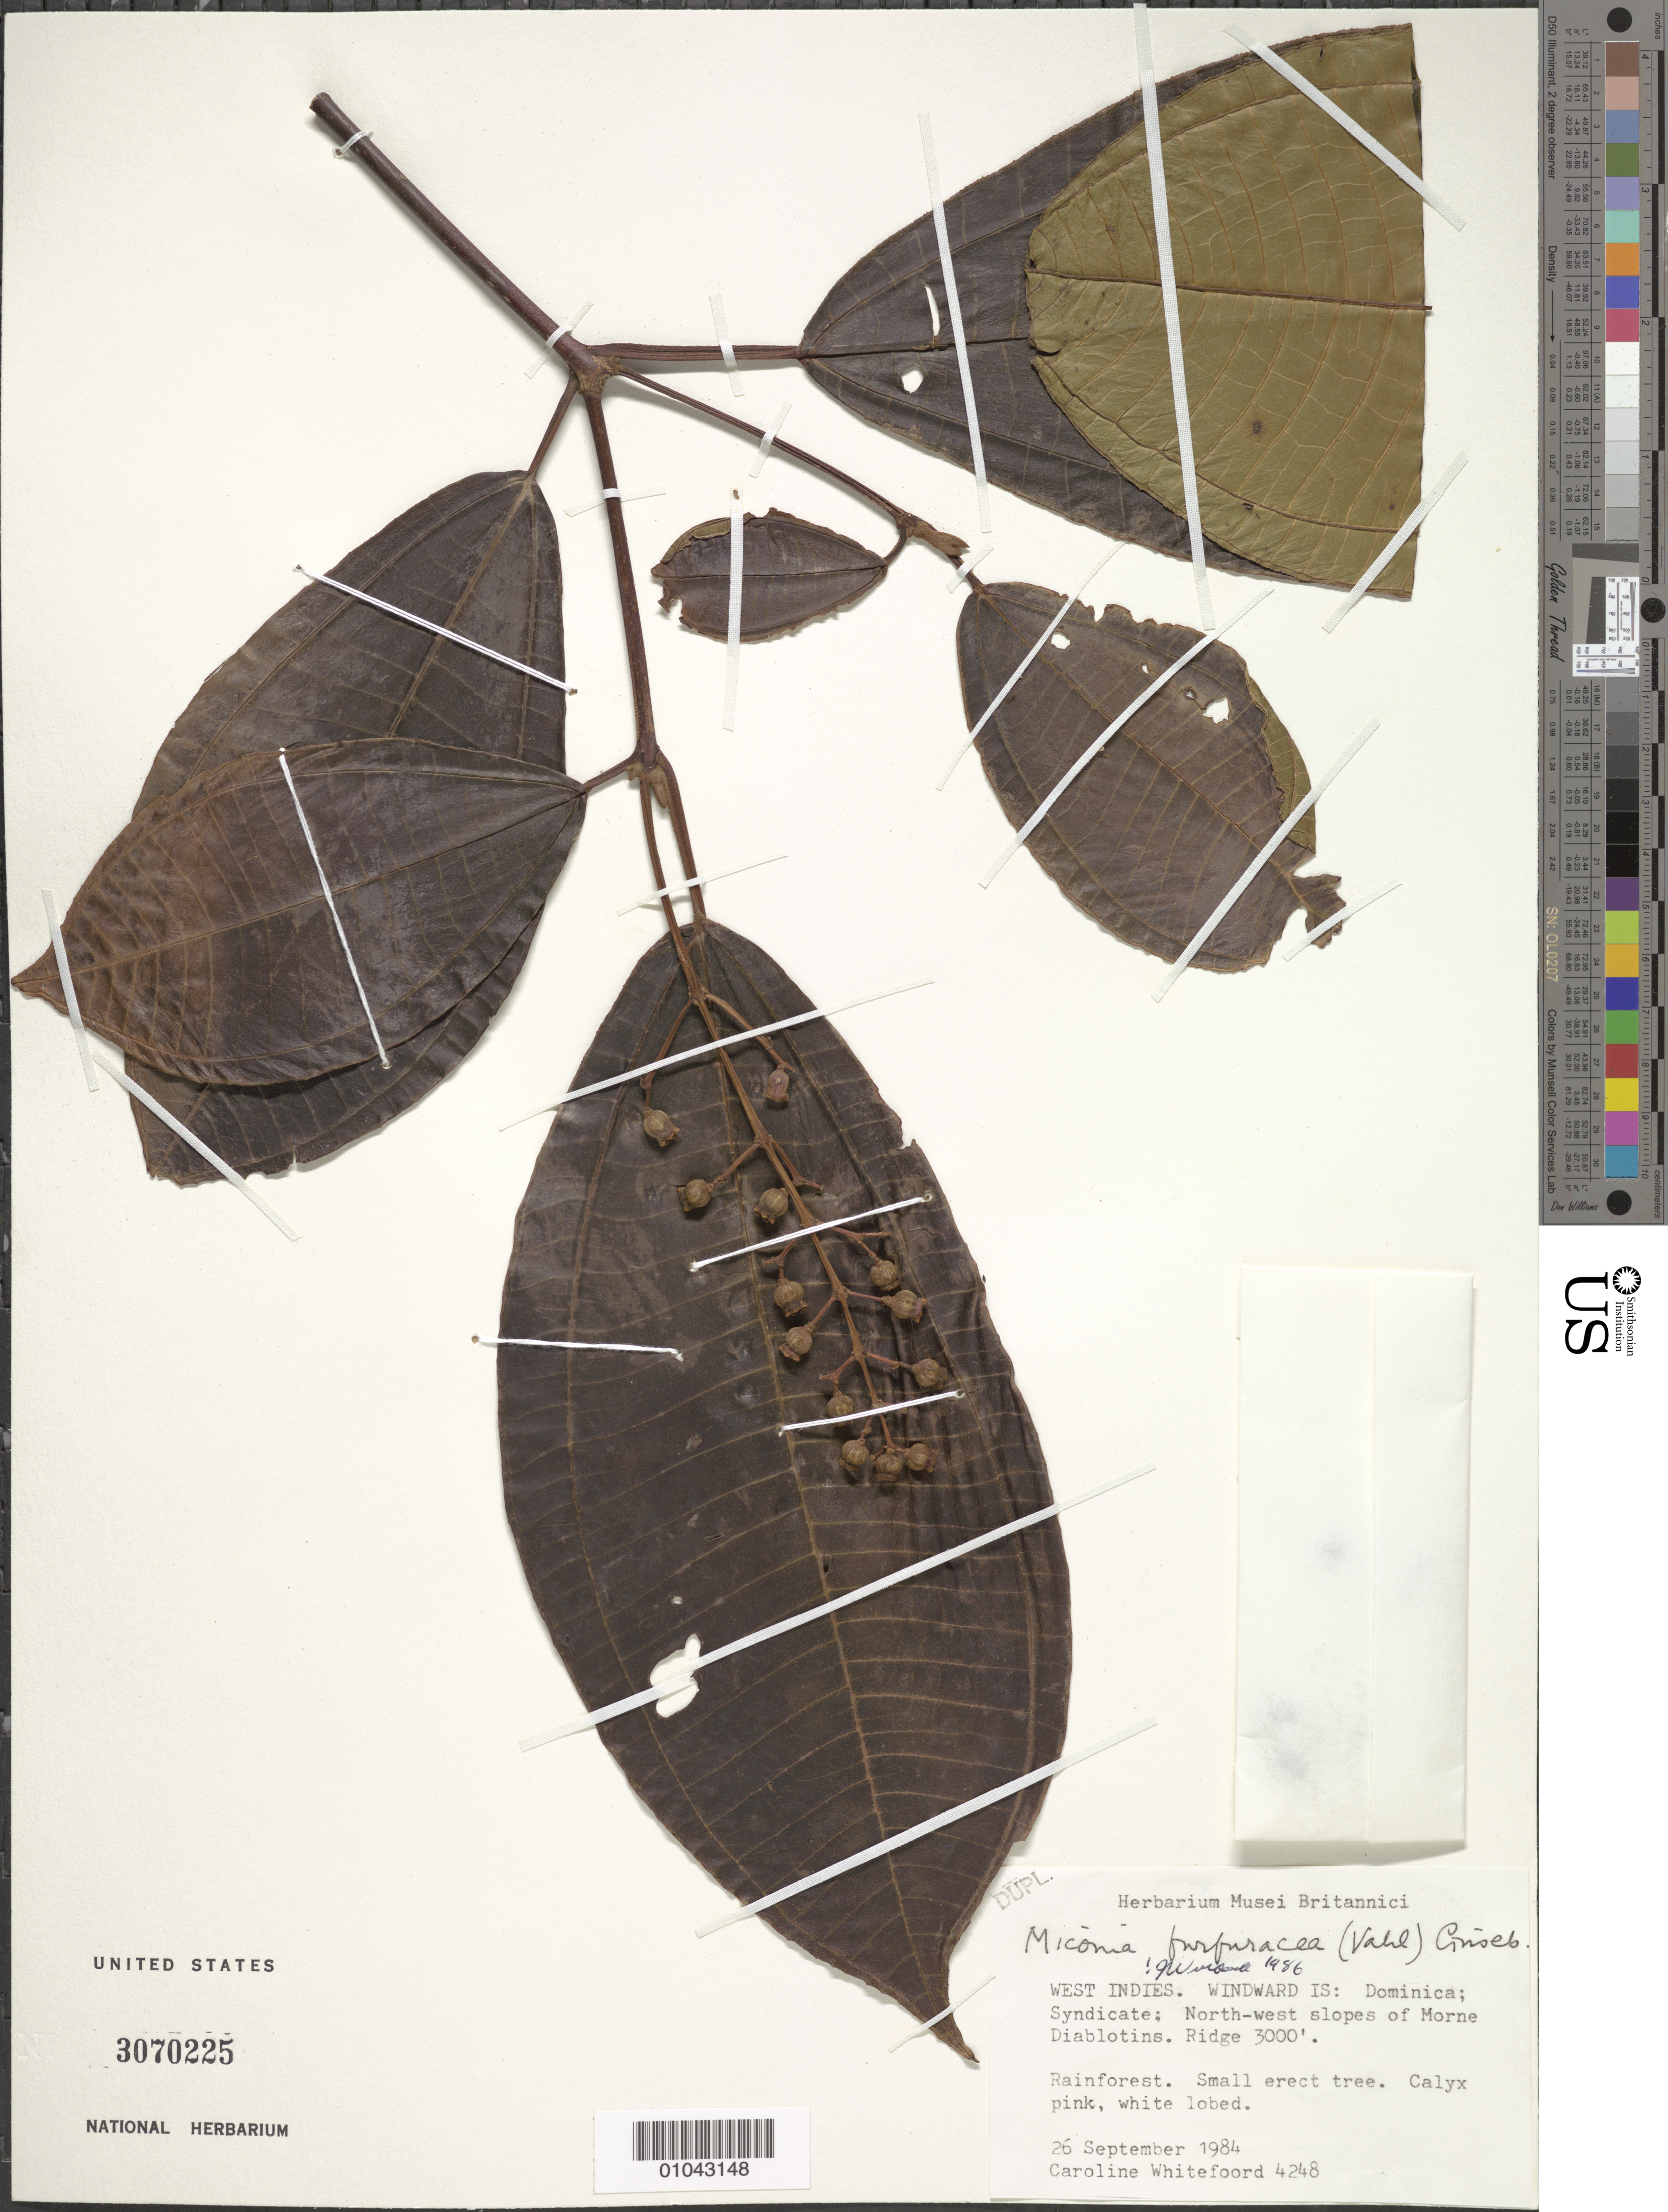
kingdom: Plantae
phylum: Tracheophyta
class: Magnoliopsida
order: Myrtales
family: Melastomataceae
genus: Miconia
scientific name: Miconia furfuracea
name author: (Vahl) Griseb.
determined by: Wurdack, John J., (US), US (UNITED STATES)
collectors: C. Whitefoord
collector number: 4248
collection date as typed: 26 Sep 1984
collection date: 1984-09-26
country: Dominica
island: Dominica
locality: Syndicate, northwest slopes of Morne Diablotins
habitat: Rainforest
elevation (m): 914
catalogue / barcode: US 3070225